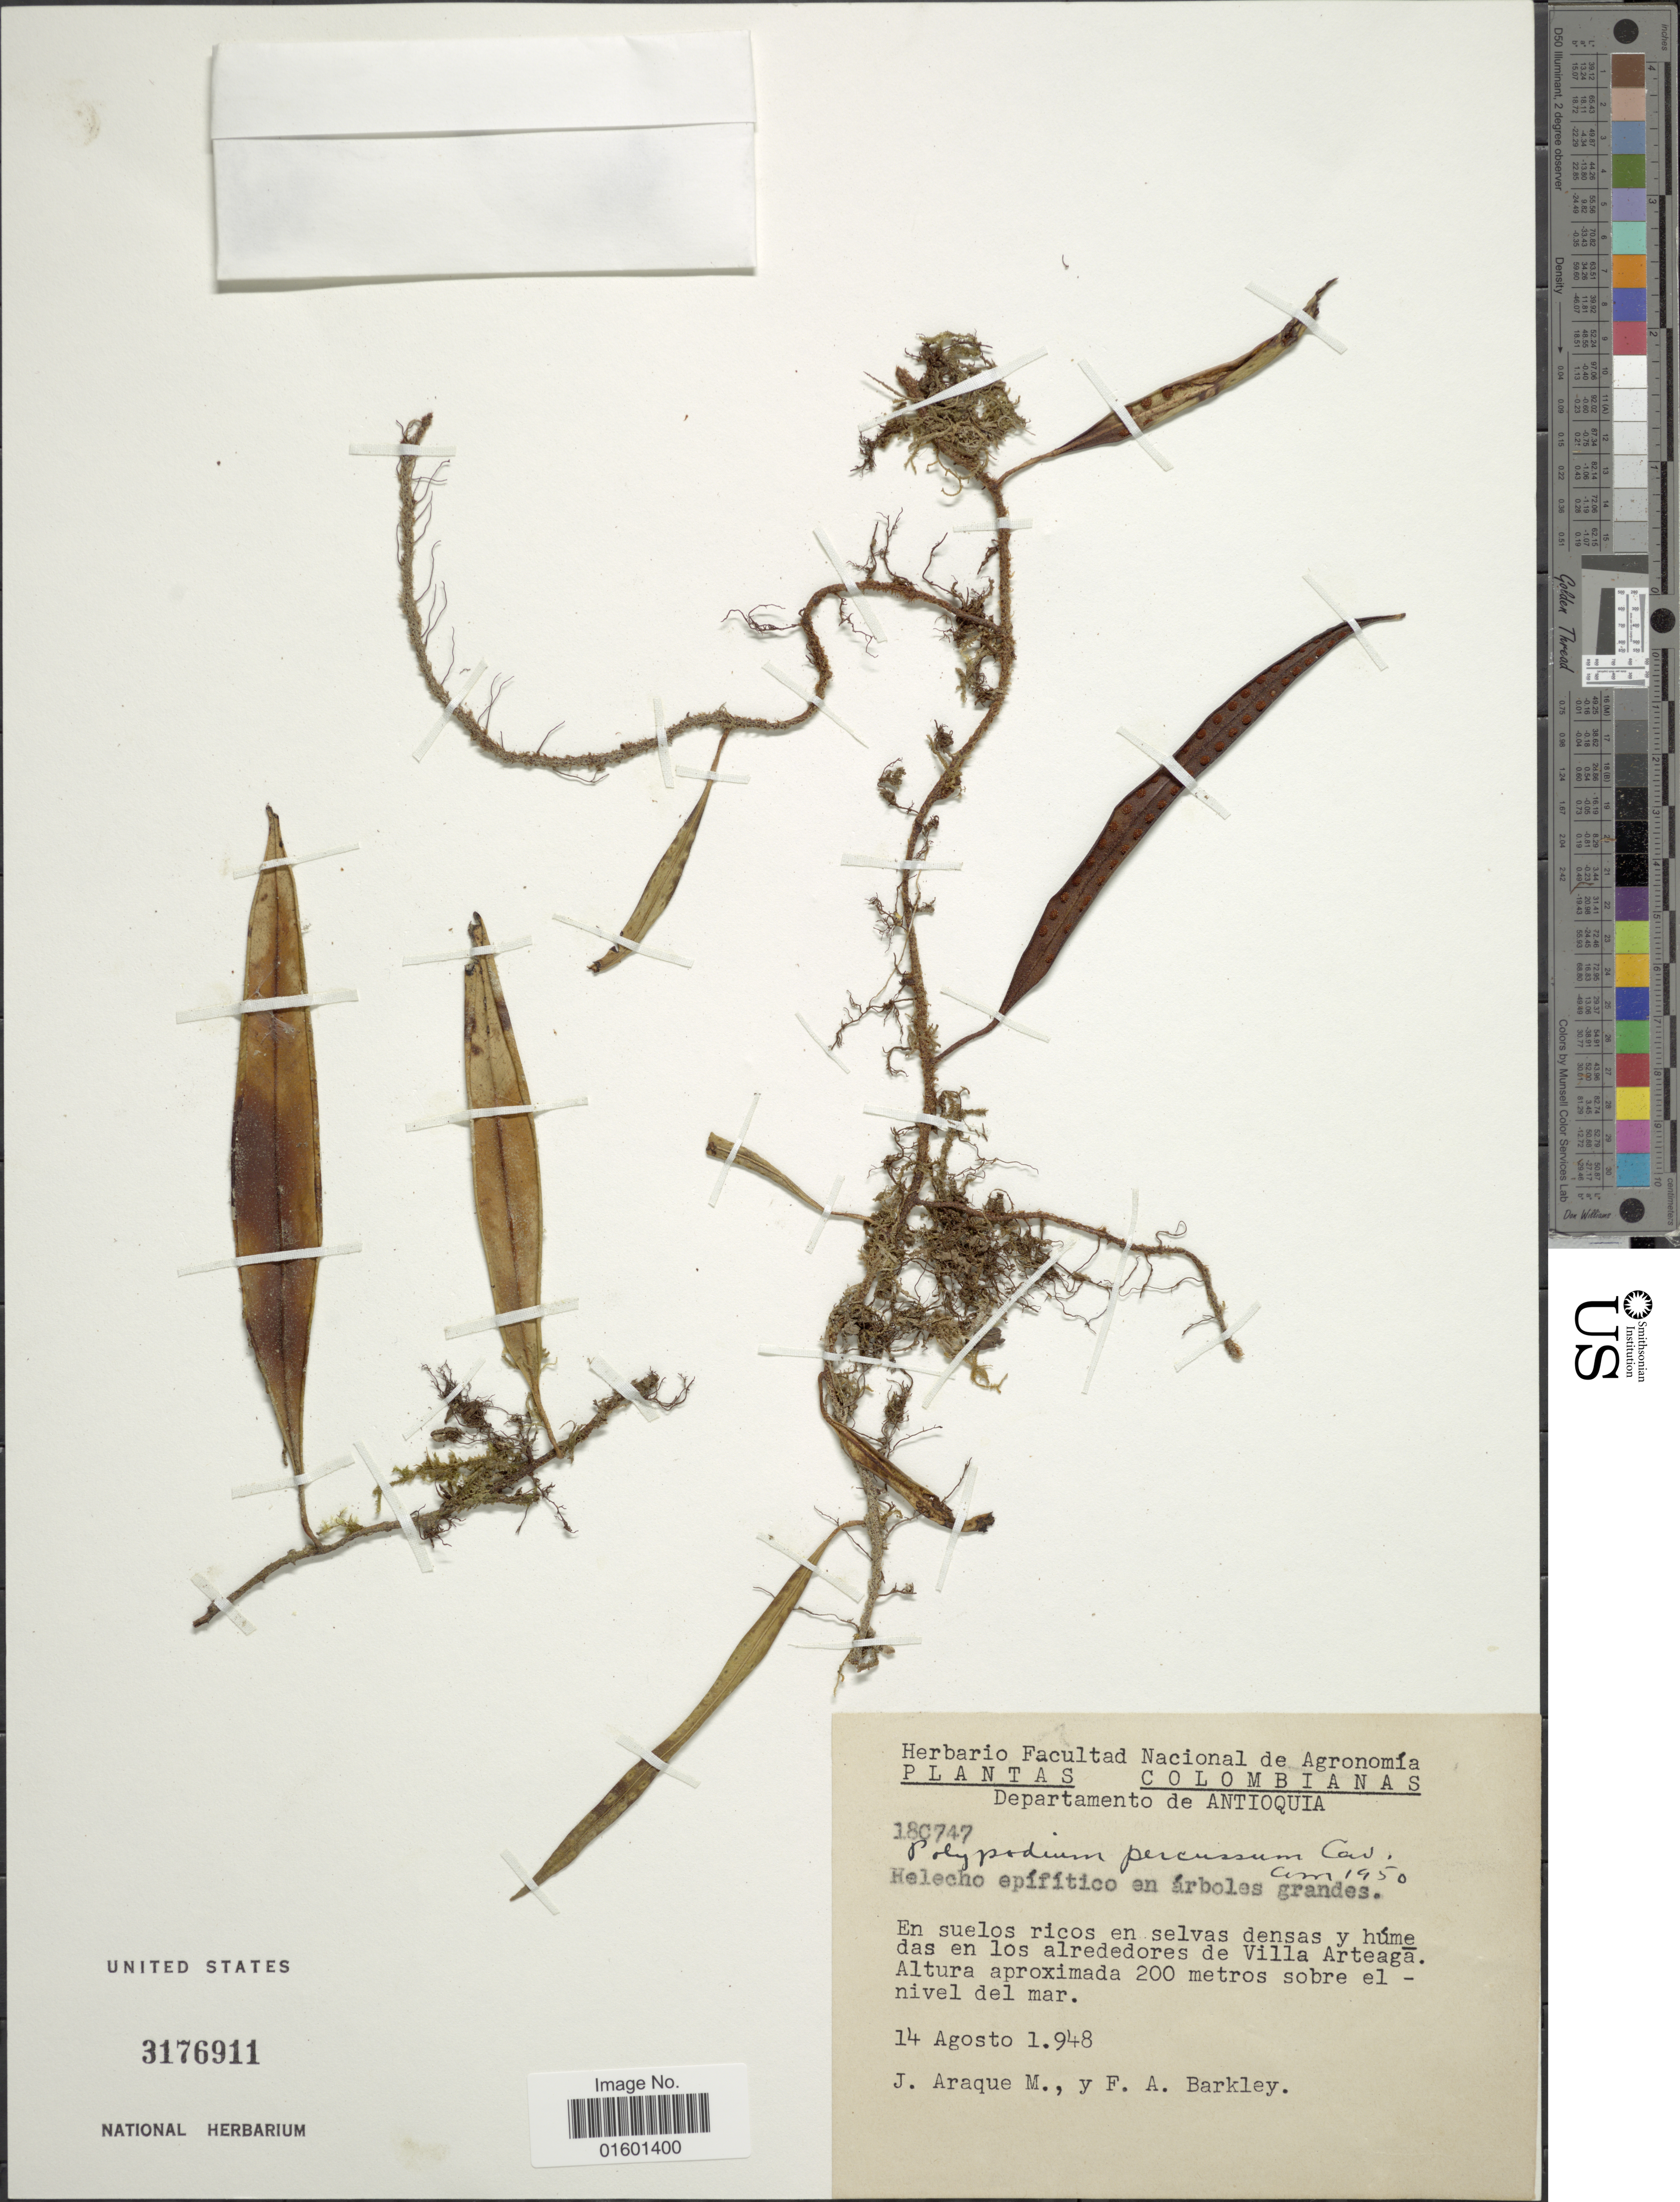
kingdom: Plantae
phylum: Tracheophyta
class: Polypodiopsida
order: Polypodiales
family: Polypodiaceae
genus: Microgramma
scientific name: Microgramma percussa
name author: (Cav.) de la Sota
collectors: J. Araque Molina & F. A. Barkley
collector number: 18C747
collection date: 1948-08-14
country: Colombia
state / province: Antioquia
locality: En suelos ricos en selvas densas y humedas en los alrededores de Villa Arteaga.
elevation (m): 200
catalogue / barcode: US 3176911